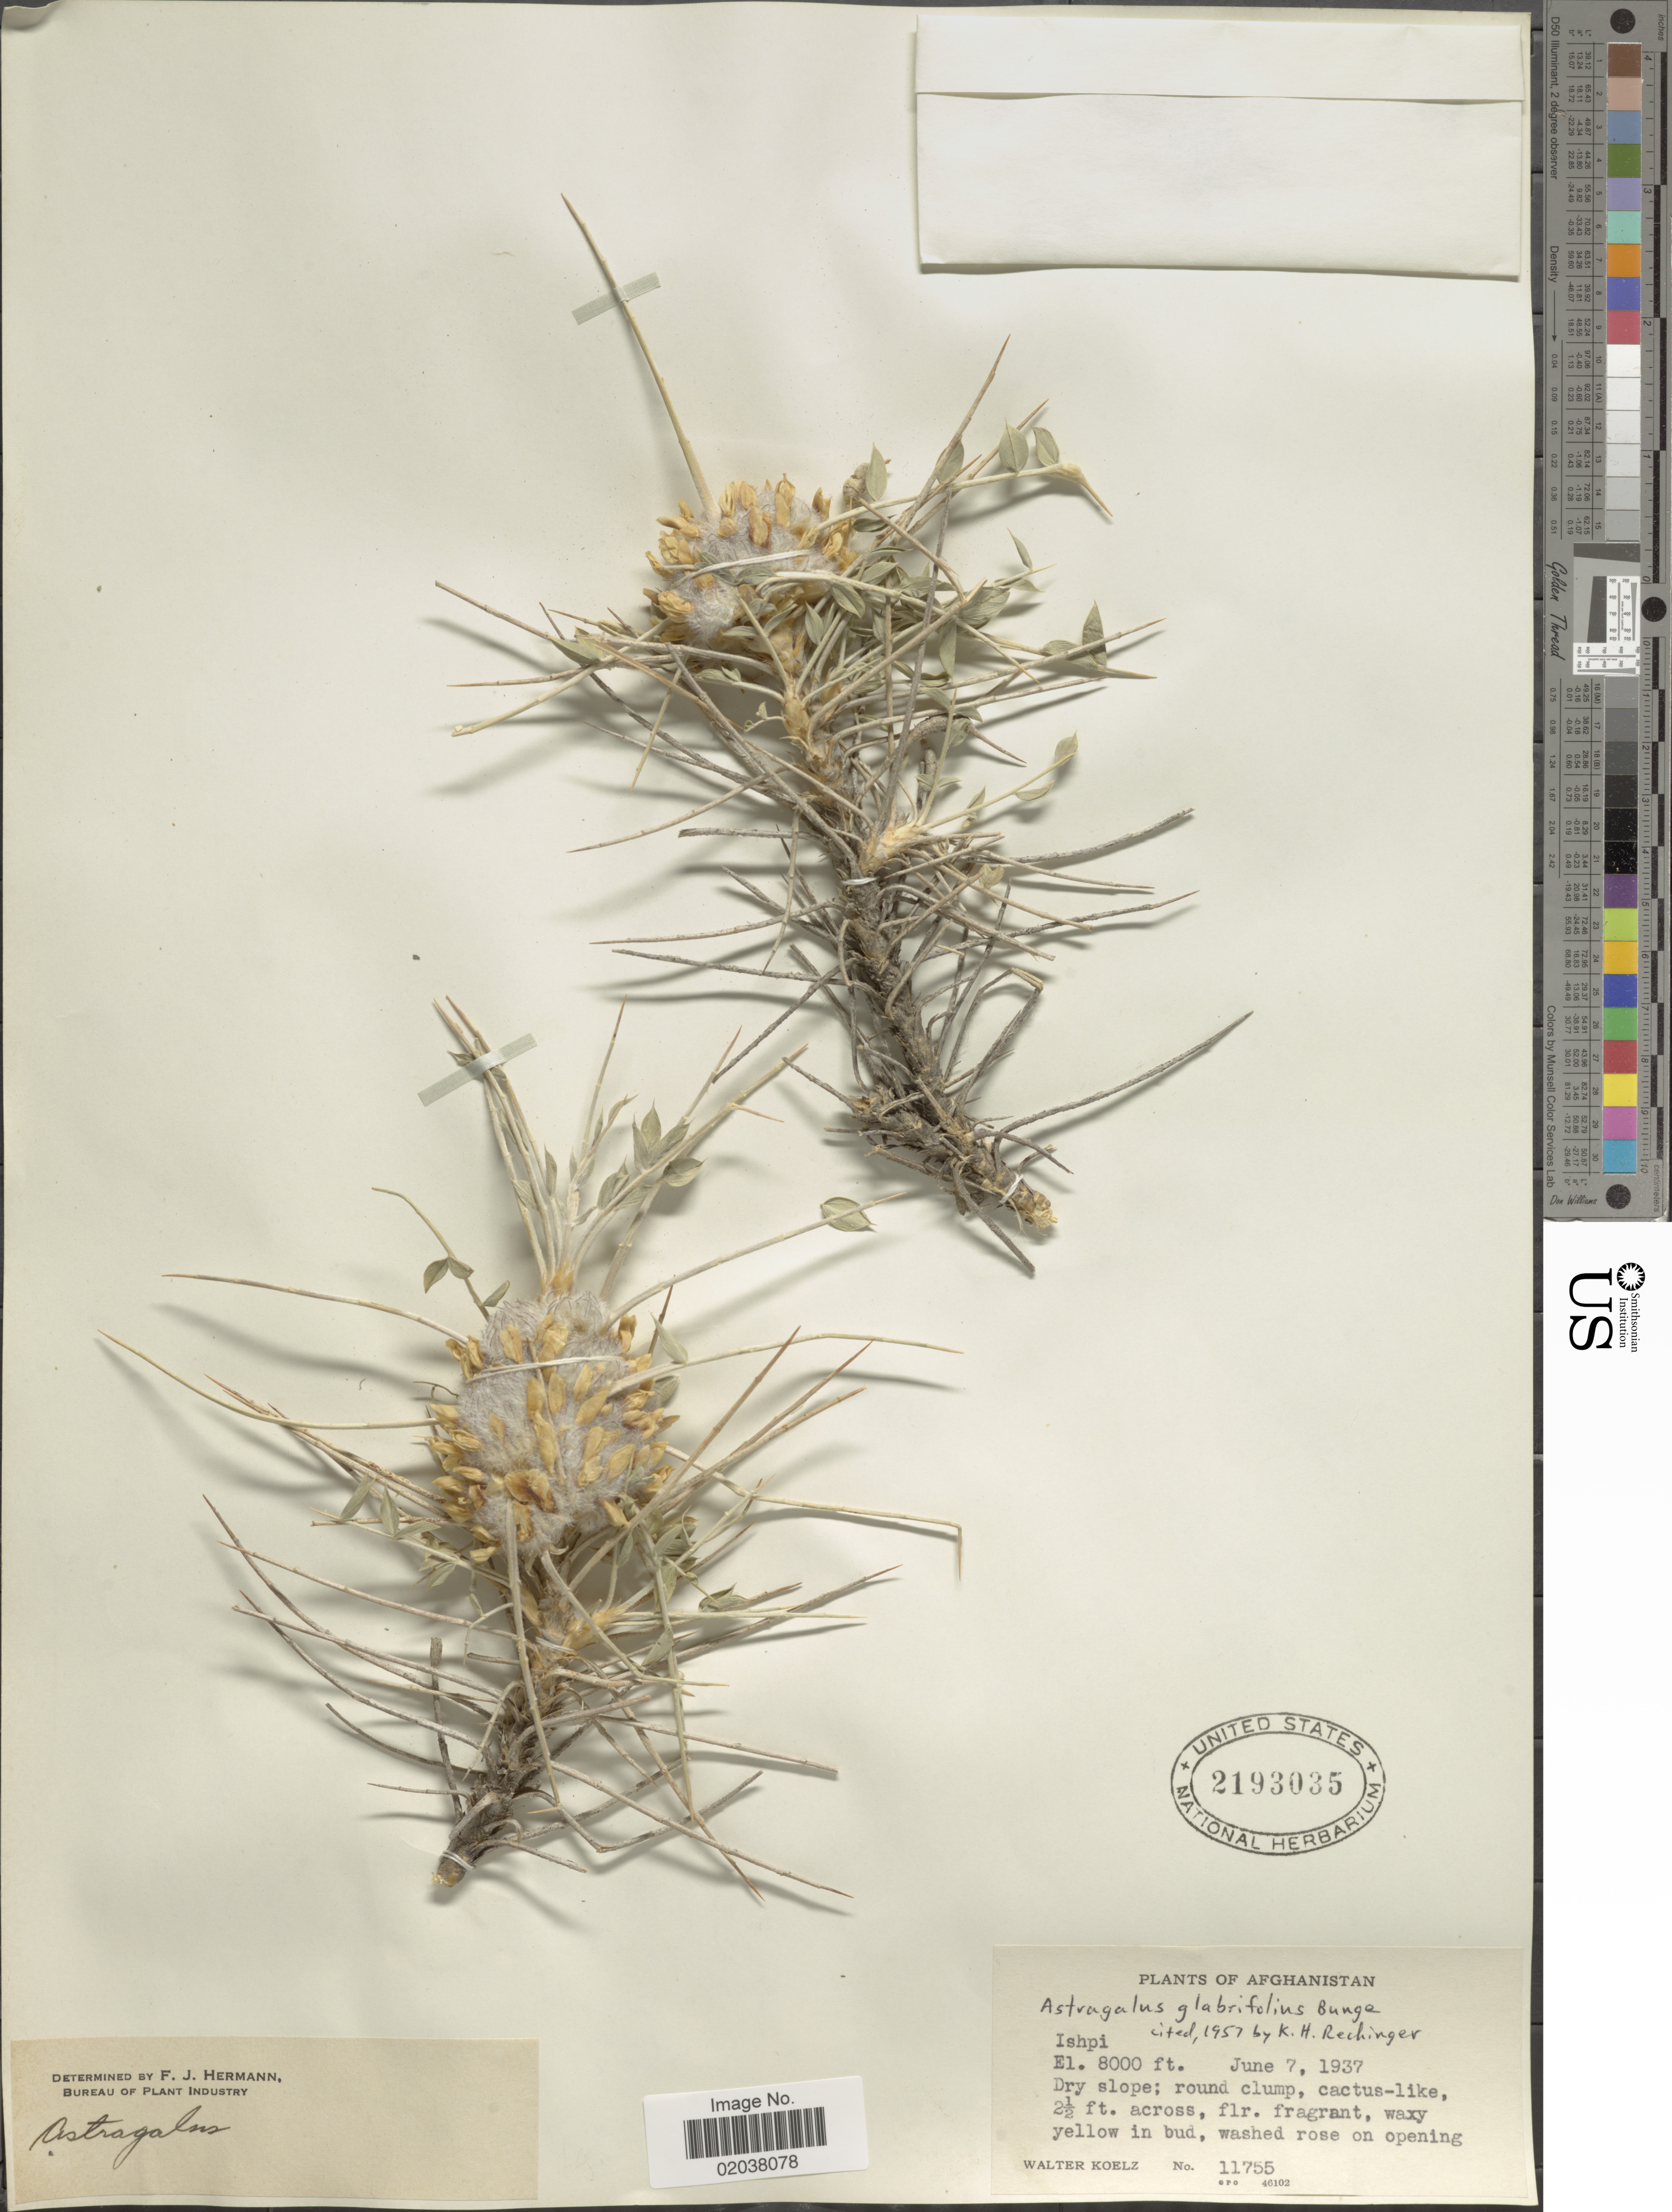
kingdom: Plantae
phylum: Tracheophyta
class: Magnoliopsida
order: Fabales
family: Fabaceae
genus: Astragalus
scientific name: Astragalus glabrifolius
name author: Bunge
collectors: W. N. Koelz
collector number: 11755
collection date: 1937-06-07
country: Afghanistan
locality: Ishpi.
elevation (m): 2438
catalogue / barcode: US 2193035